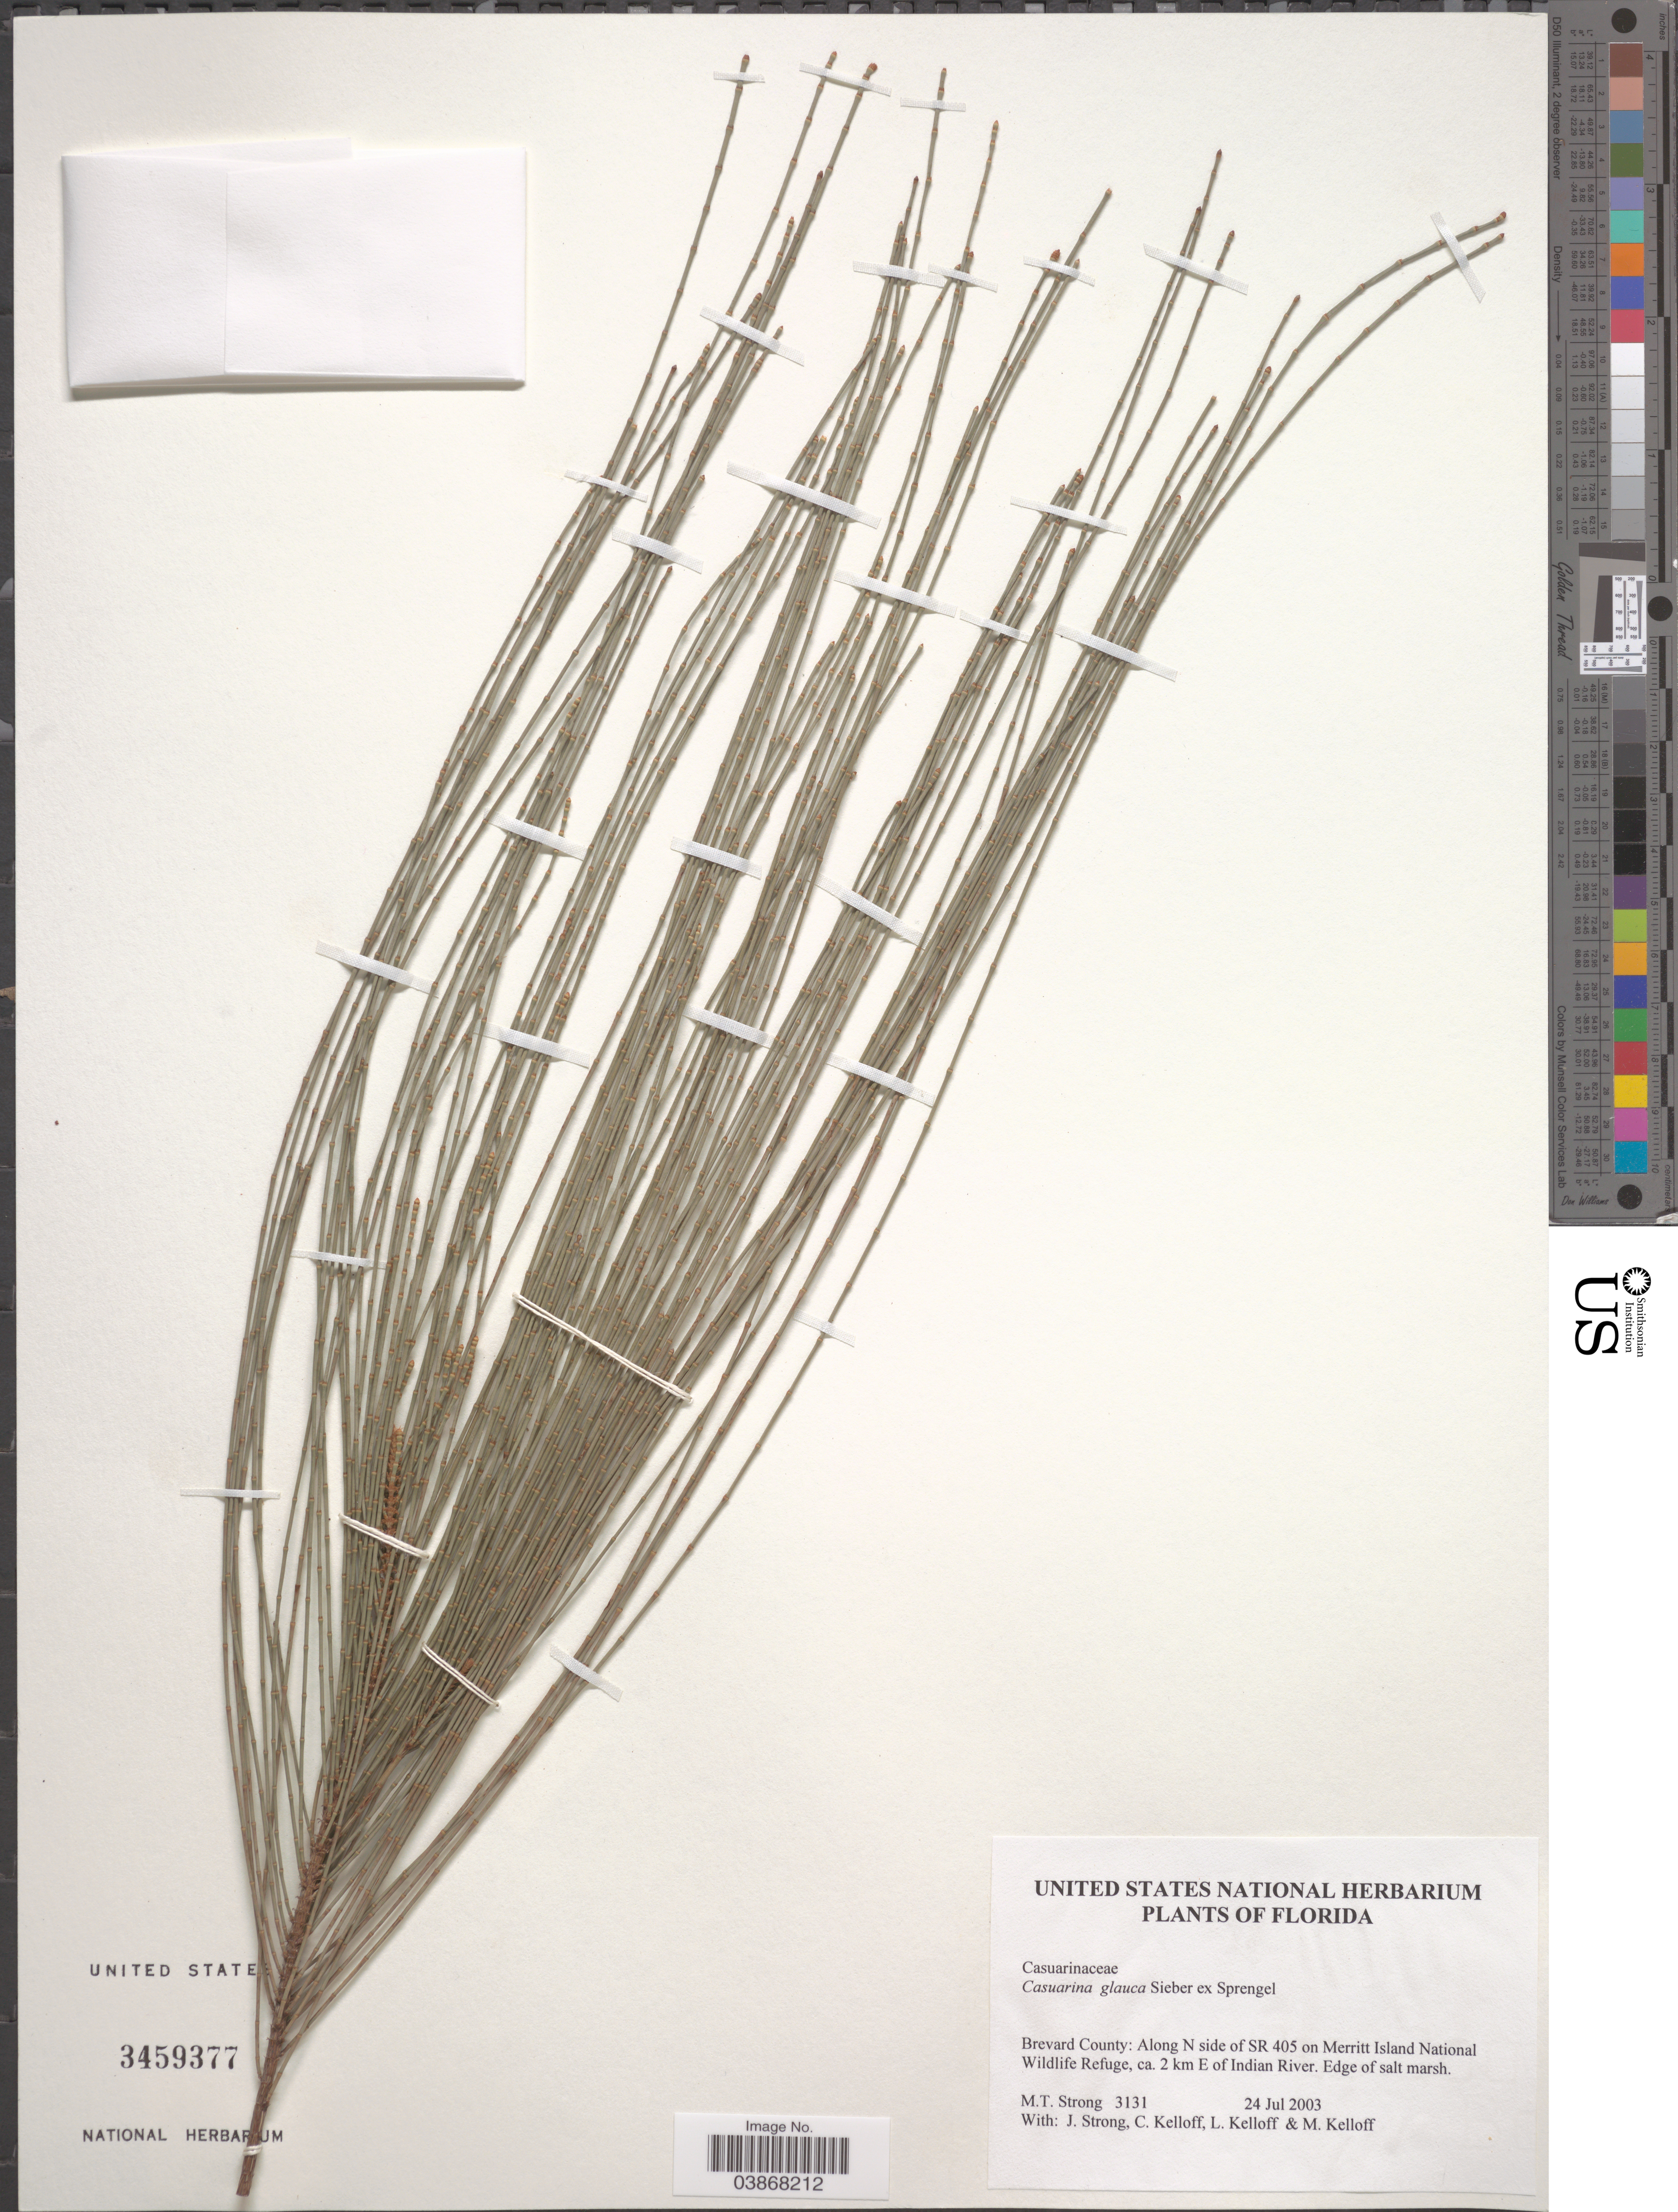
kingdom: Plantae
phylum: Tracheophyta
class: Magnoliopsida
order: Fagales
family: Casuarinaceae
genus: Casuarina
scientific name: Casuarina glauca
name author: Sieber ex Spreng.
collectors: M. T. Strong, J. Strong, C. L. Kelloff, L. Kelloff & M. Kelloff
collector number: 3131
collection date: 2003-07-24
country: United States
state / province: Florida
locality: Brevard County: Along N side of SR 405 on Merritt Island National Wildlife Refuge, ca. 2 km E of Indian River.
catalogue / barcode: US 3459377